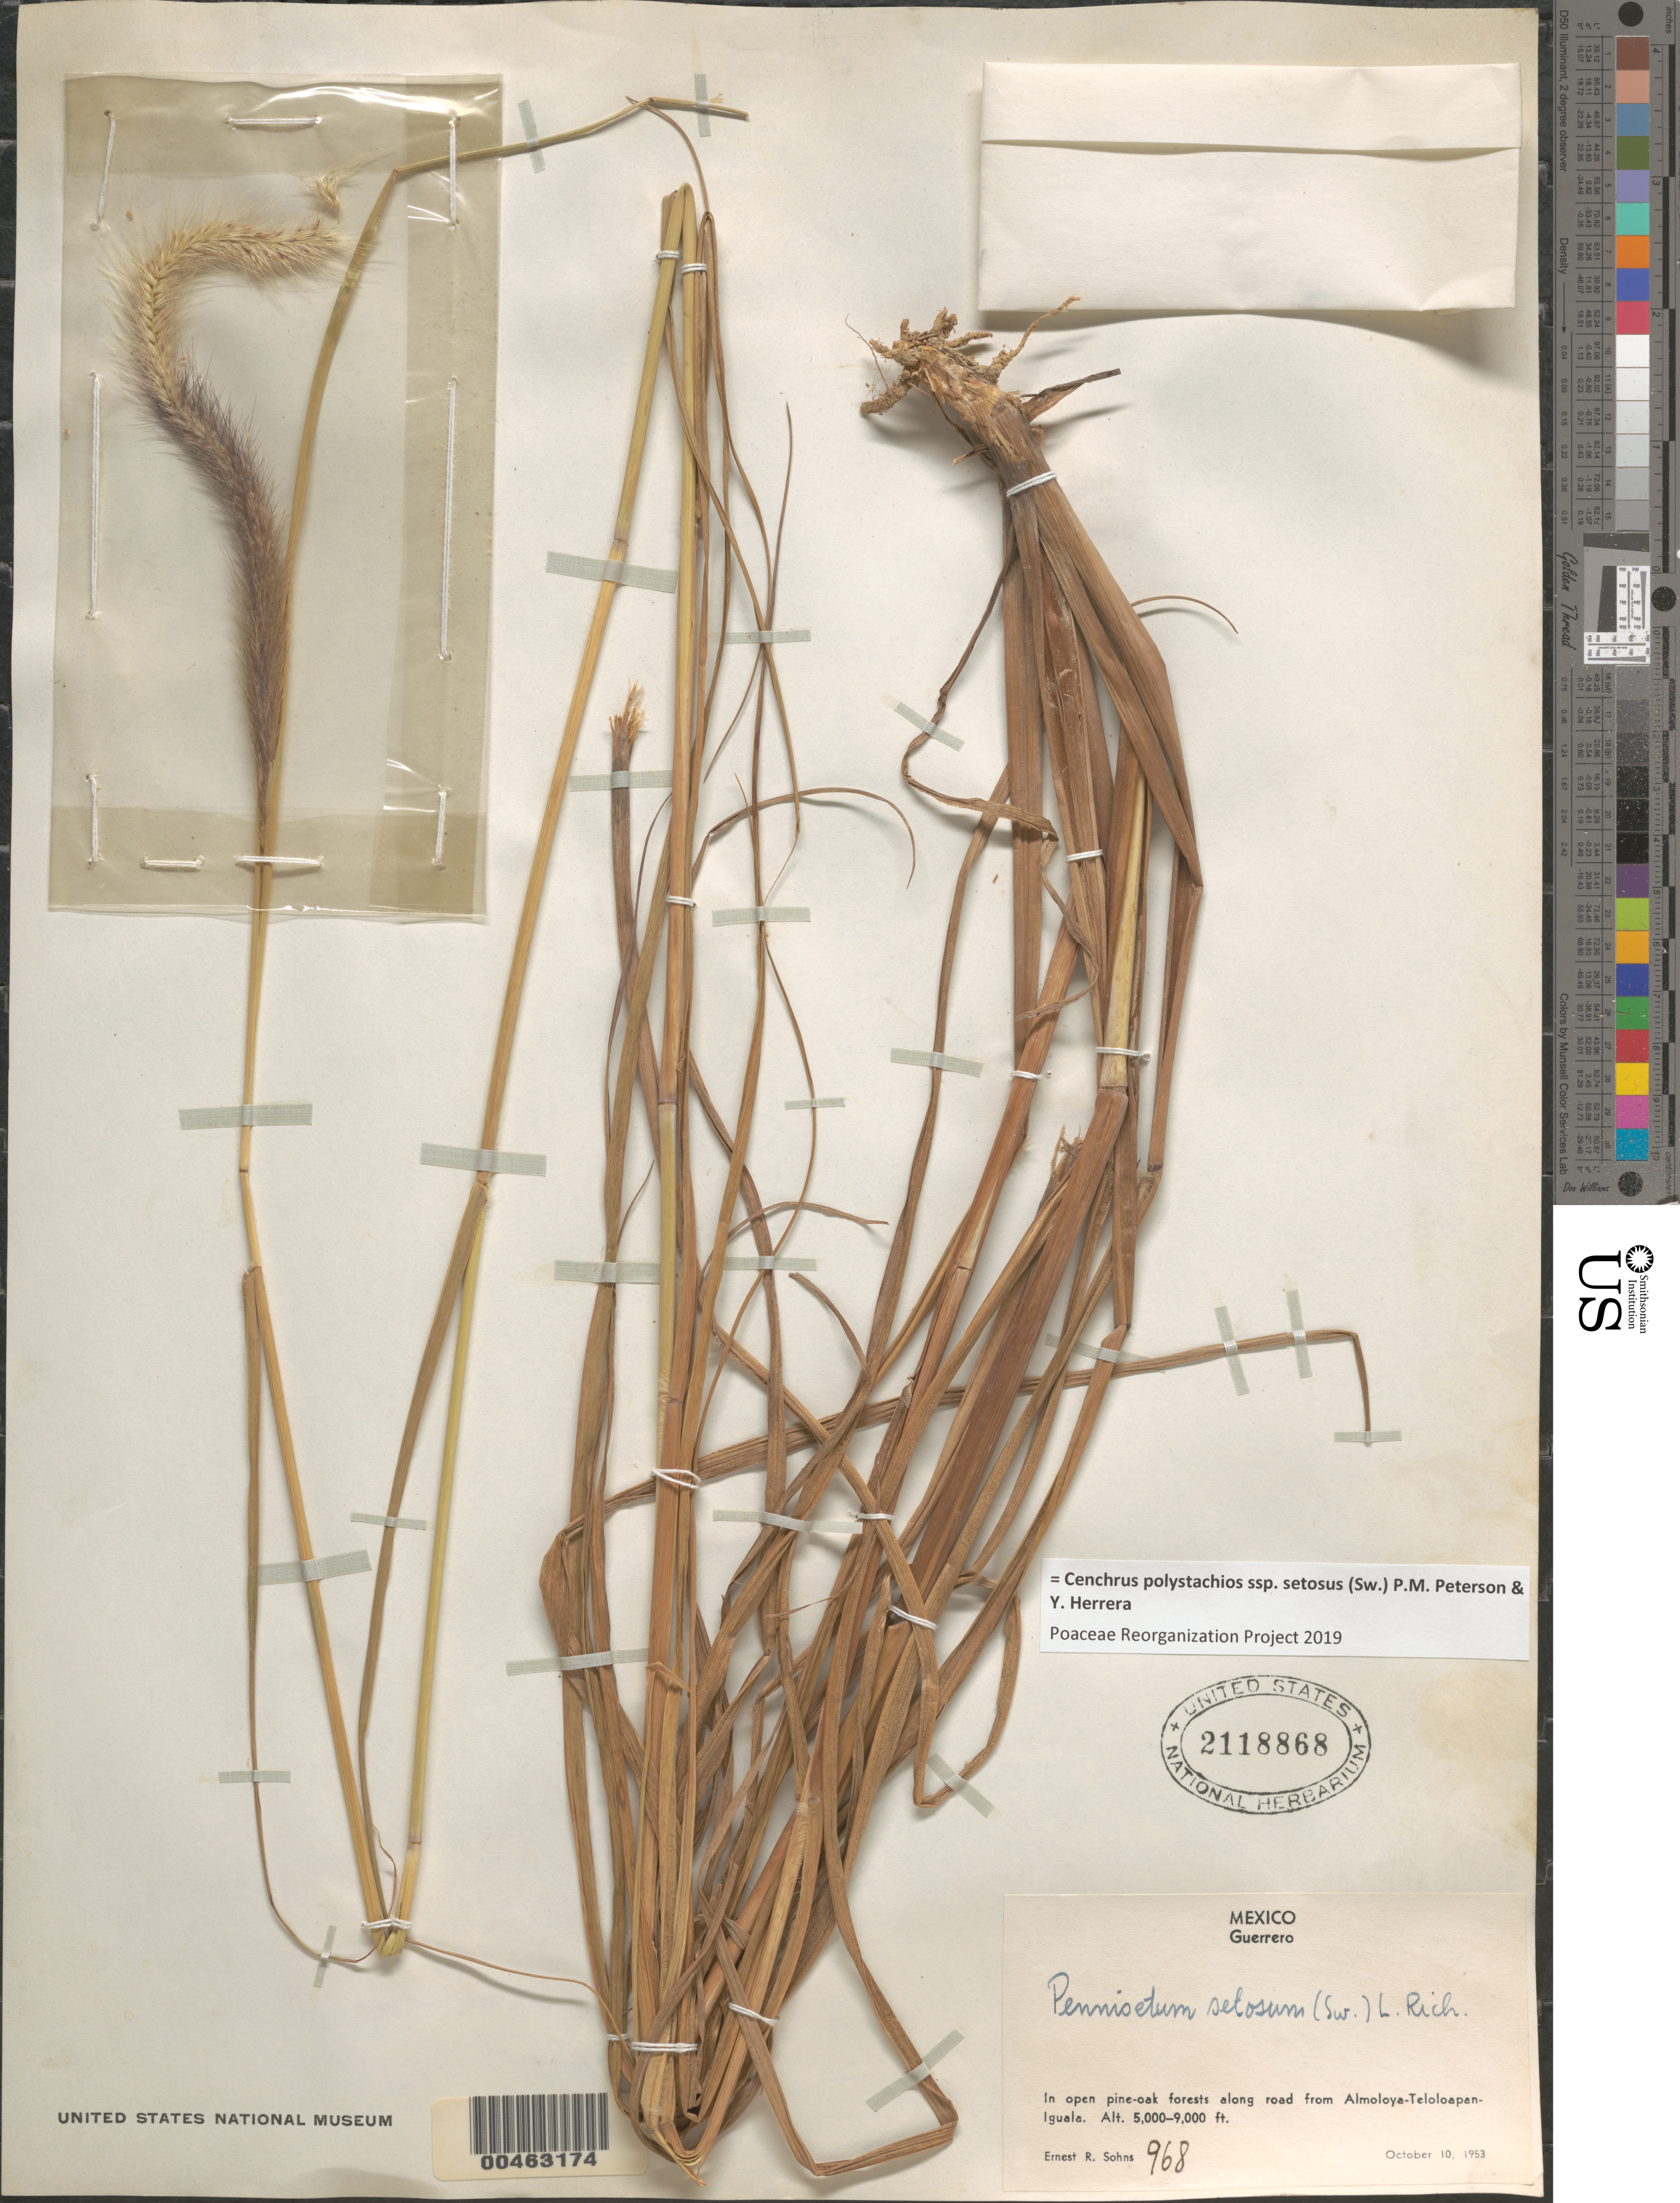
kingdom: Plantae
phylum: Tracheophyta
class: Liliopsida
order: Poales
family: Poaceae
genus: Cenchrus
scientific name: Cenchrus polystachios subsp. setosus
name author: (Sw.) P.M. Peterson & Y. Herrera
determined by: Poaceae Reorganization Project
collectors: E. R. Sohns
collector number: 968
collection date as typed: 10 Oct 1953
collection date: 1953-10-10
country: Mexico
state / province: Guerrero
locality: Along rd from Almoloya - Teloloapan - Iguala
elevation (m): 1524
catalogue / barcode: US 2118868